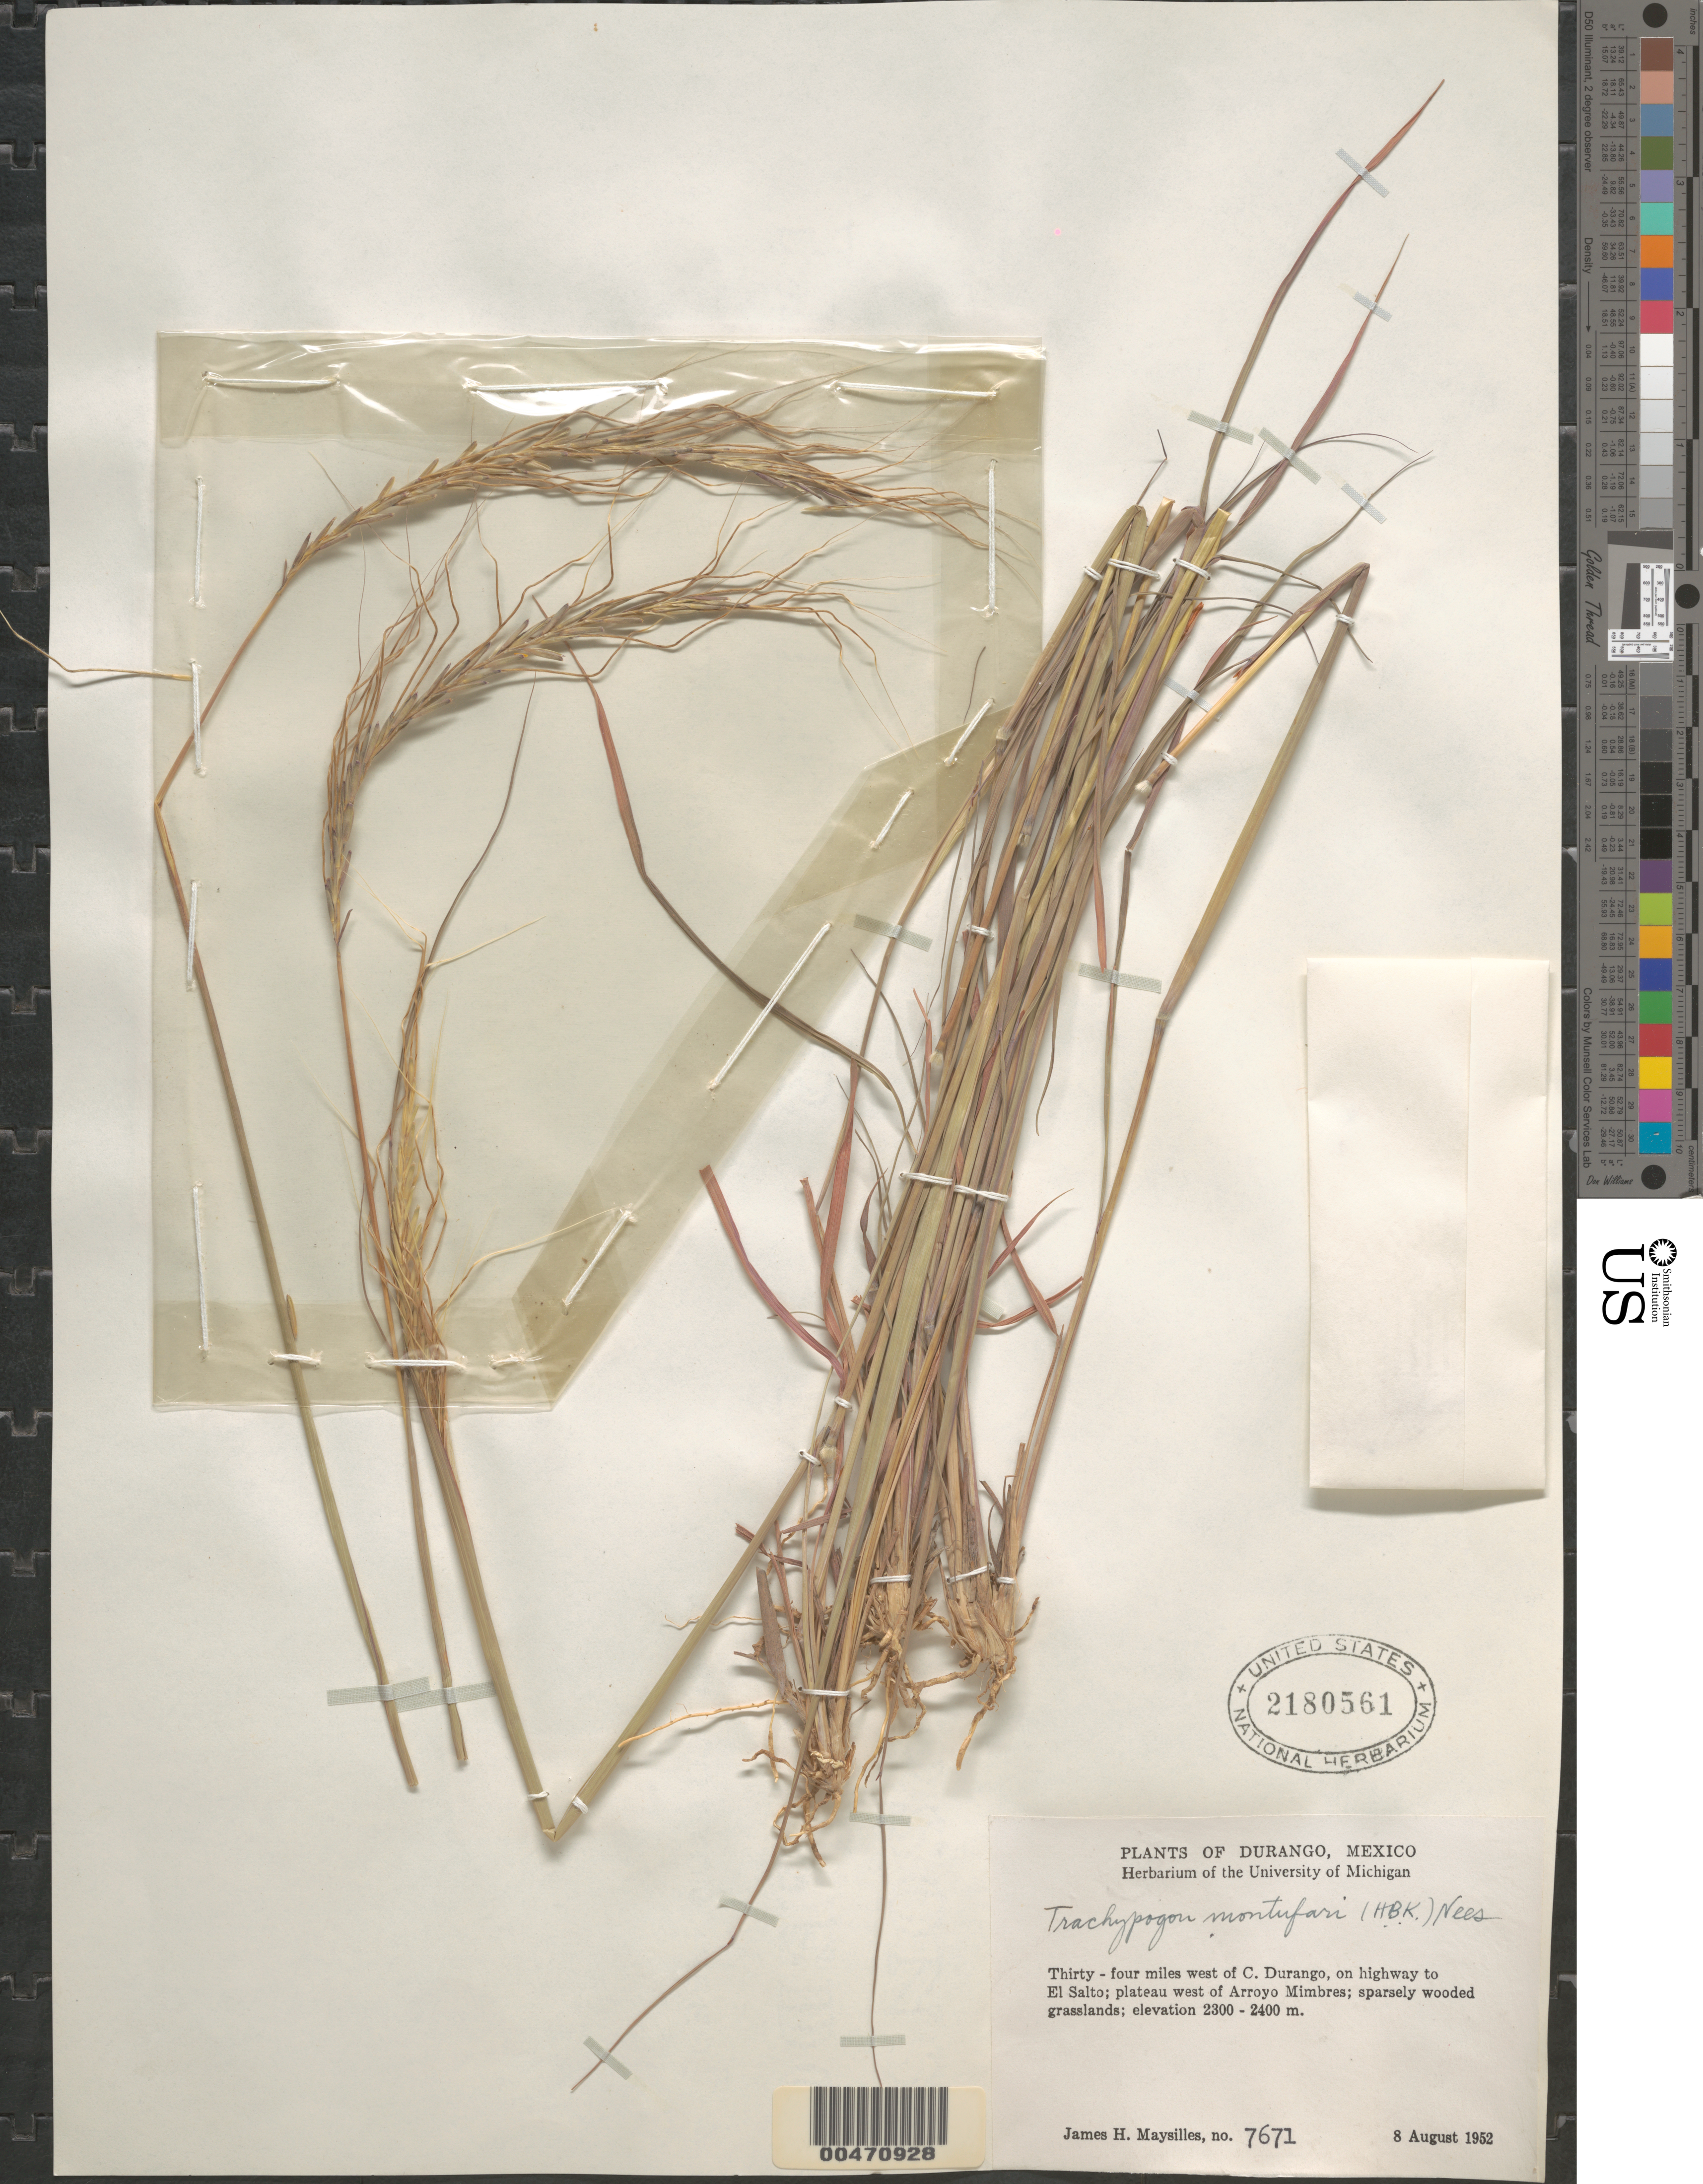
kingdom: Plantae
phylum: Tracheophyta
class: Liliopsida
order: Poales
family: Poaceae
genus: Trachypogon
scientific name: Trachypogon montufari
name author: (Kunth) Nees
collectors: J. Maysilles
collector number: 7671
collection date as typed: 8 Aug 1952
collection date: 1952-08-08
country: Mexico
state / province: Durango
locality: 34 mi W of C. Durango, on hwy to El Salto, plateau W of Arroyo Mimbres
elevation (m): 2300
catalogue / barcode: US 2180561